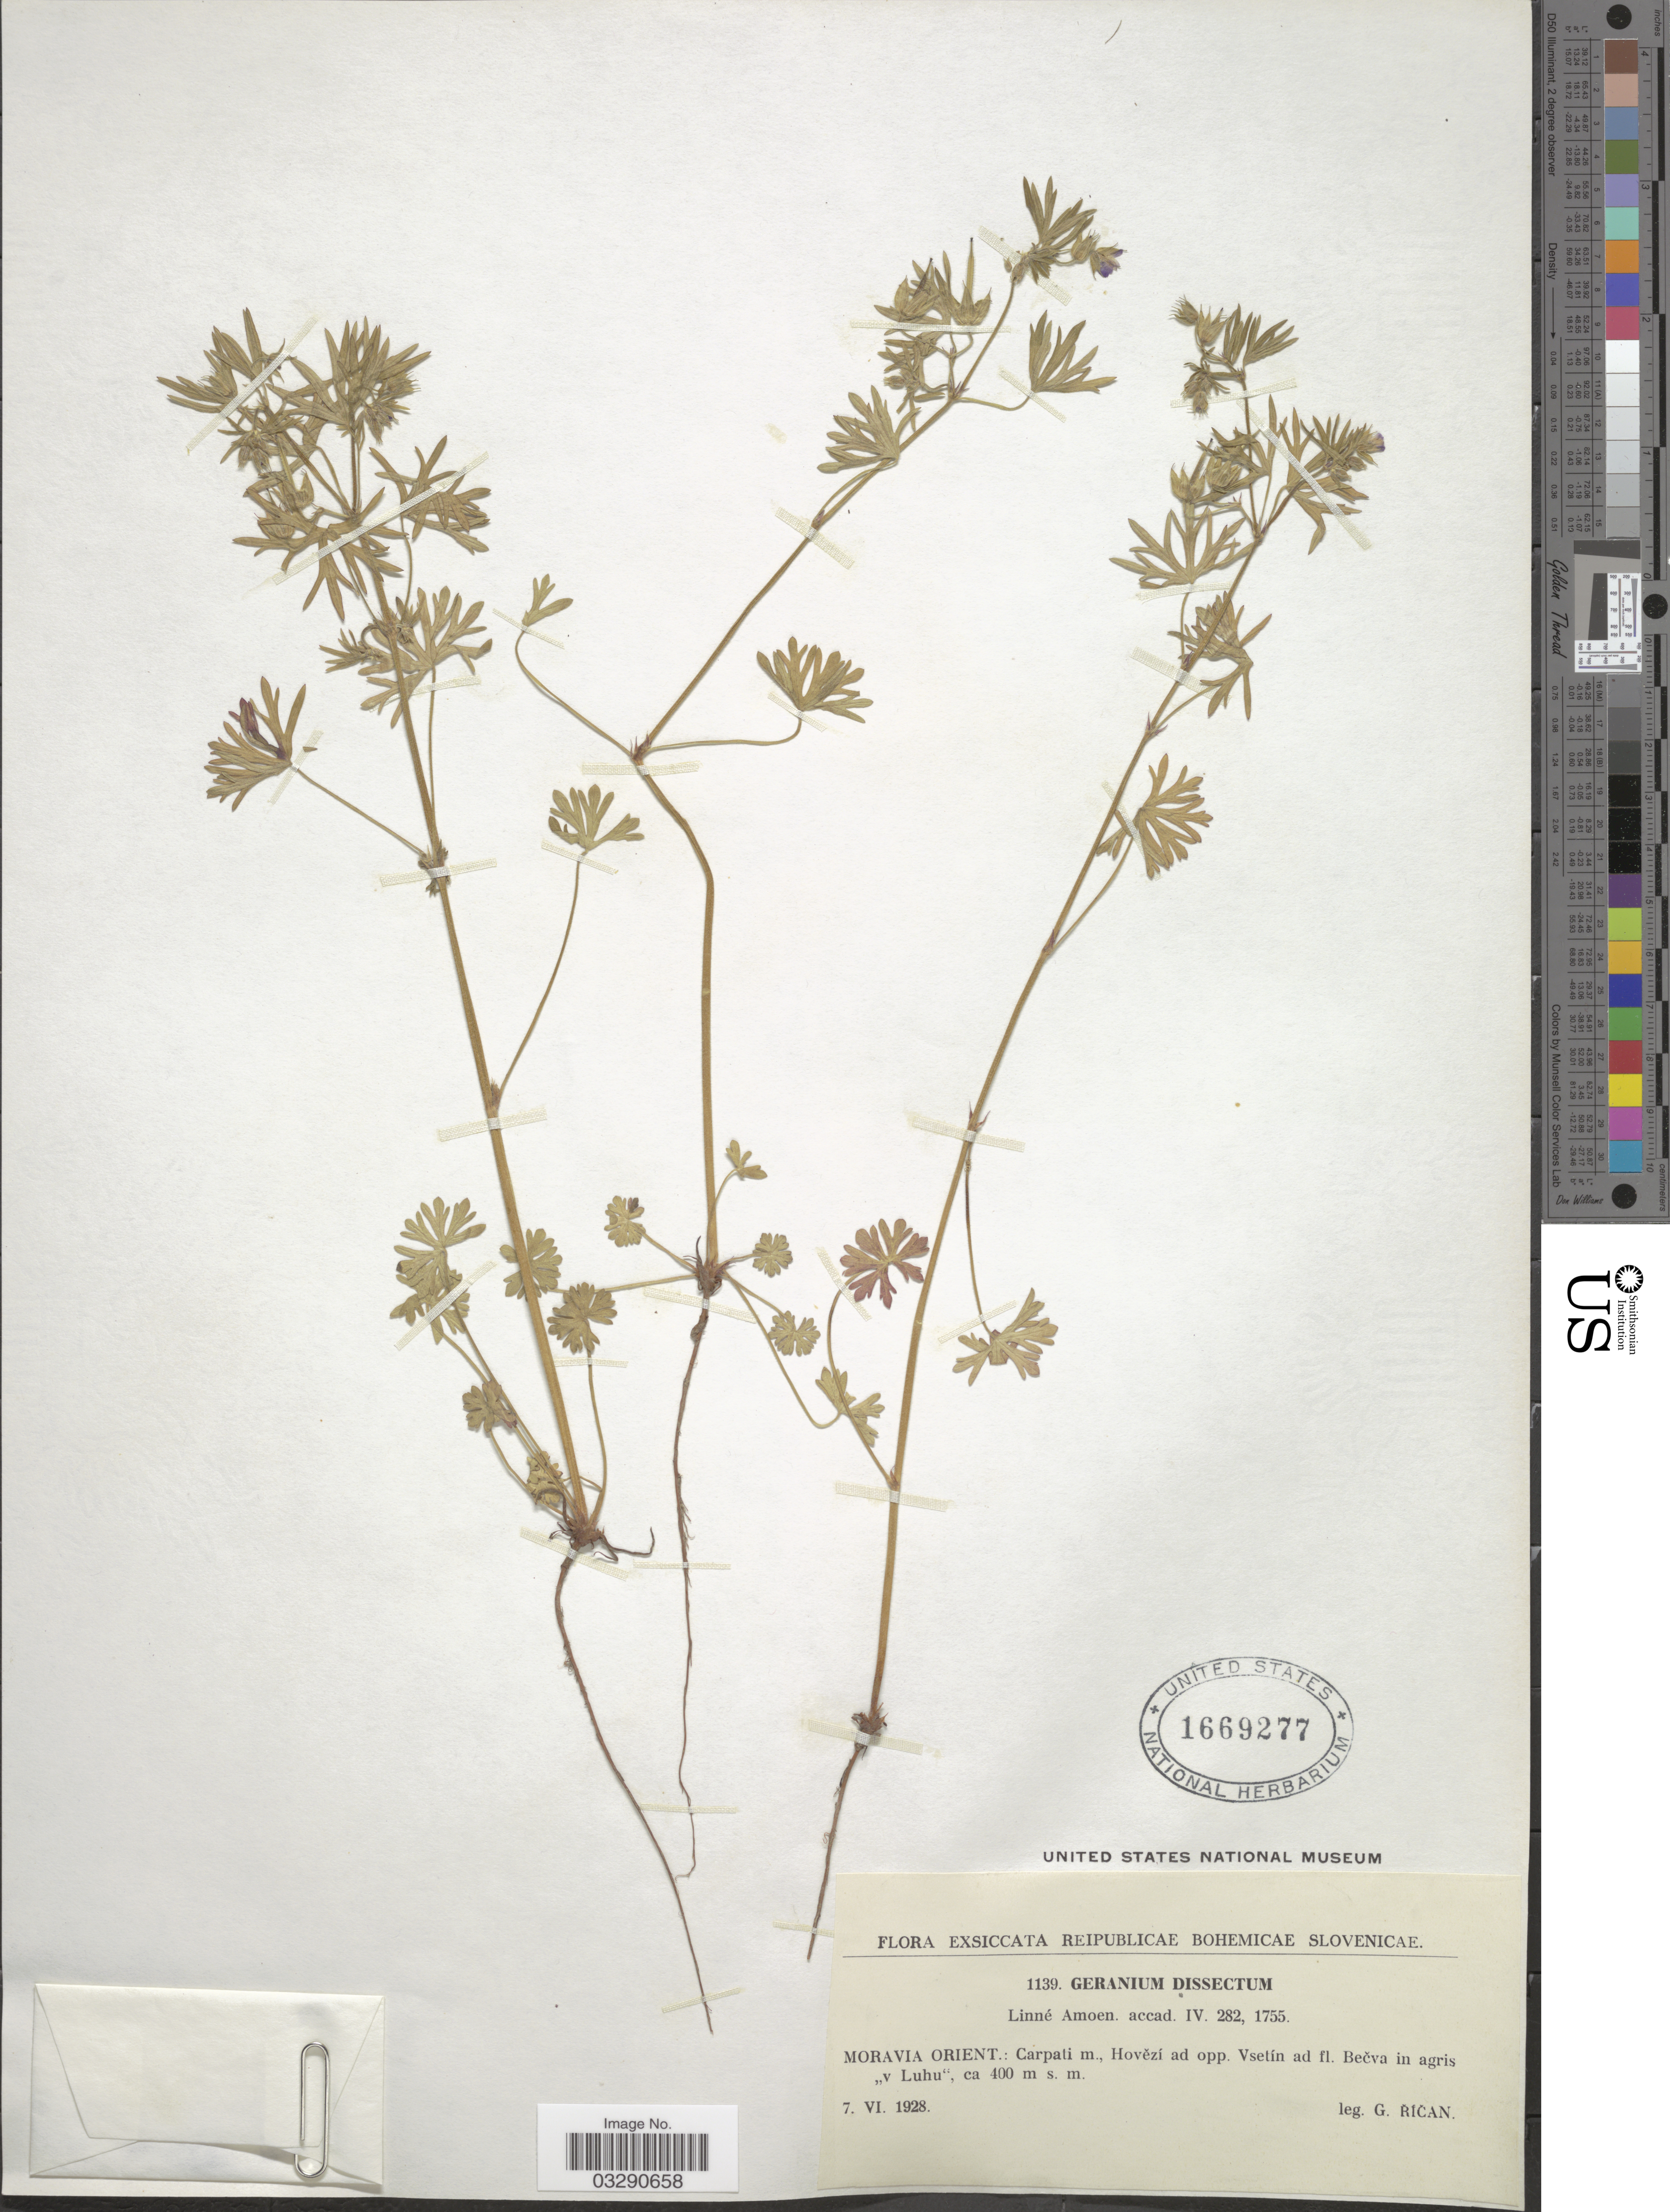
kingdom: Plantae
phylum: Tracheophyta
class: Magnoliopsida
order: Geraniales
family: Geraniaceae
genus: Geranium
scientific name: Geranium dissectum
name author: L.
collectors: G. Rican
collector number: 1139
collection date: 1928-06-07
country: Czechia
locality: Reipublicae Bohemicae Slovenicae. Moravia Orient.: Carpati m., Hovĕzí ad opp. Vsetín ad fl. Bečva in agris "v Luhu".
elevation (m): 400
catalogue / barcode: US 1669277